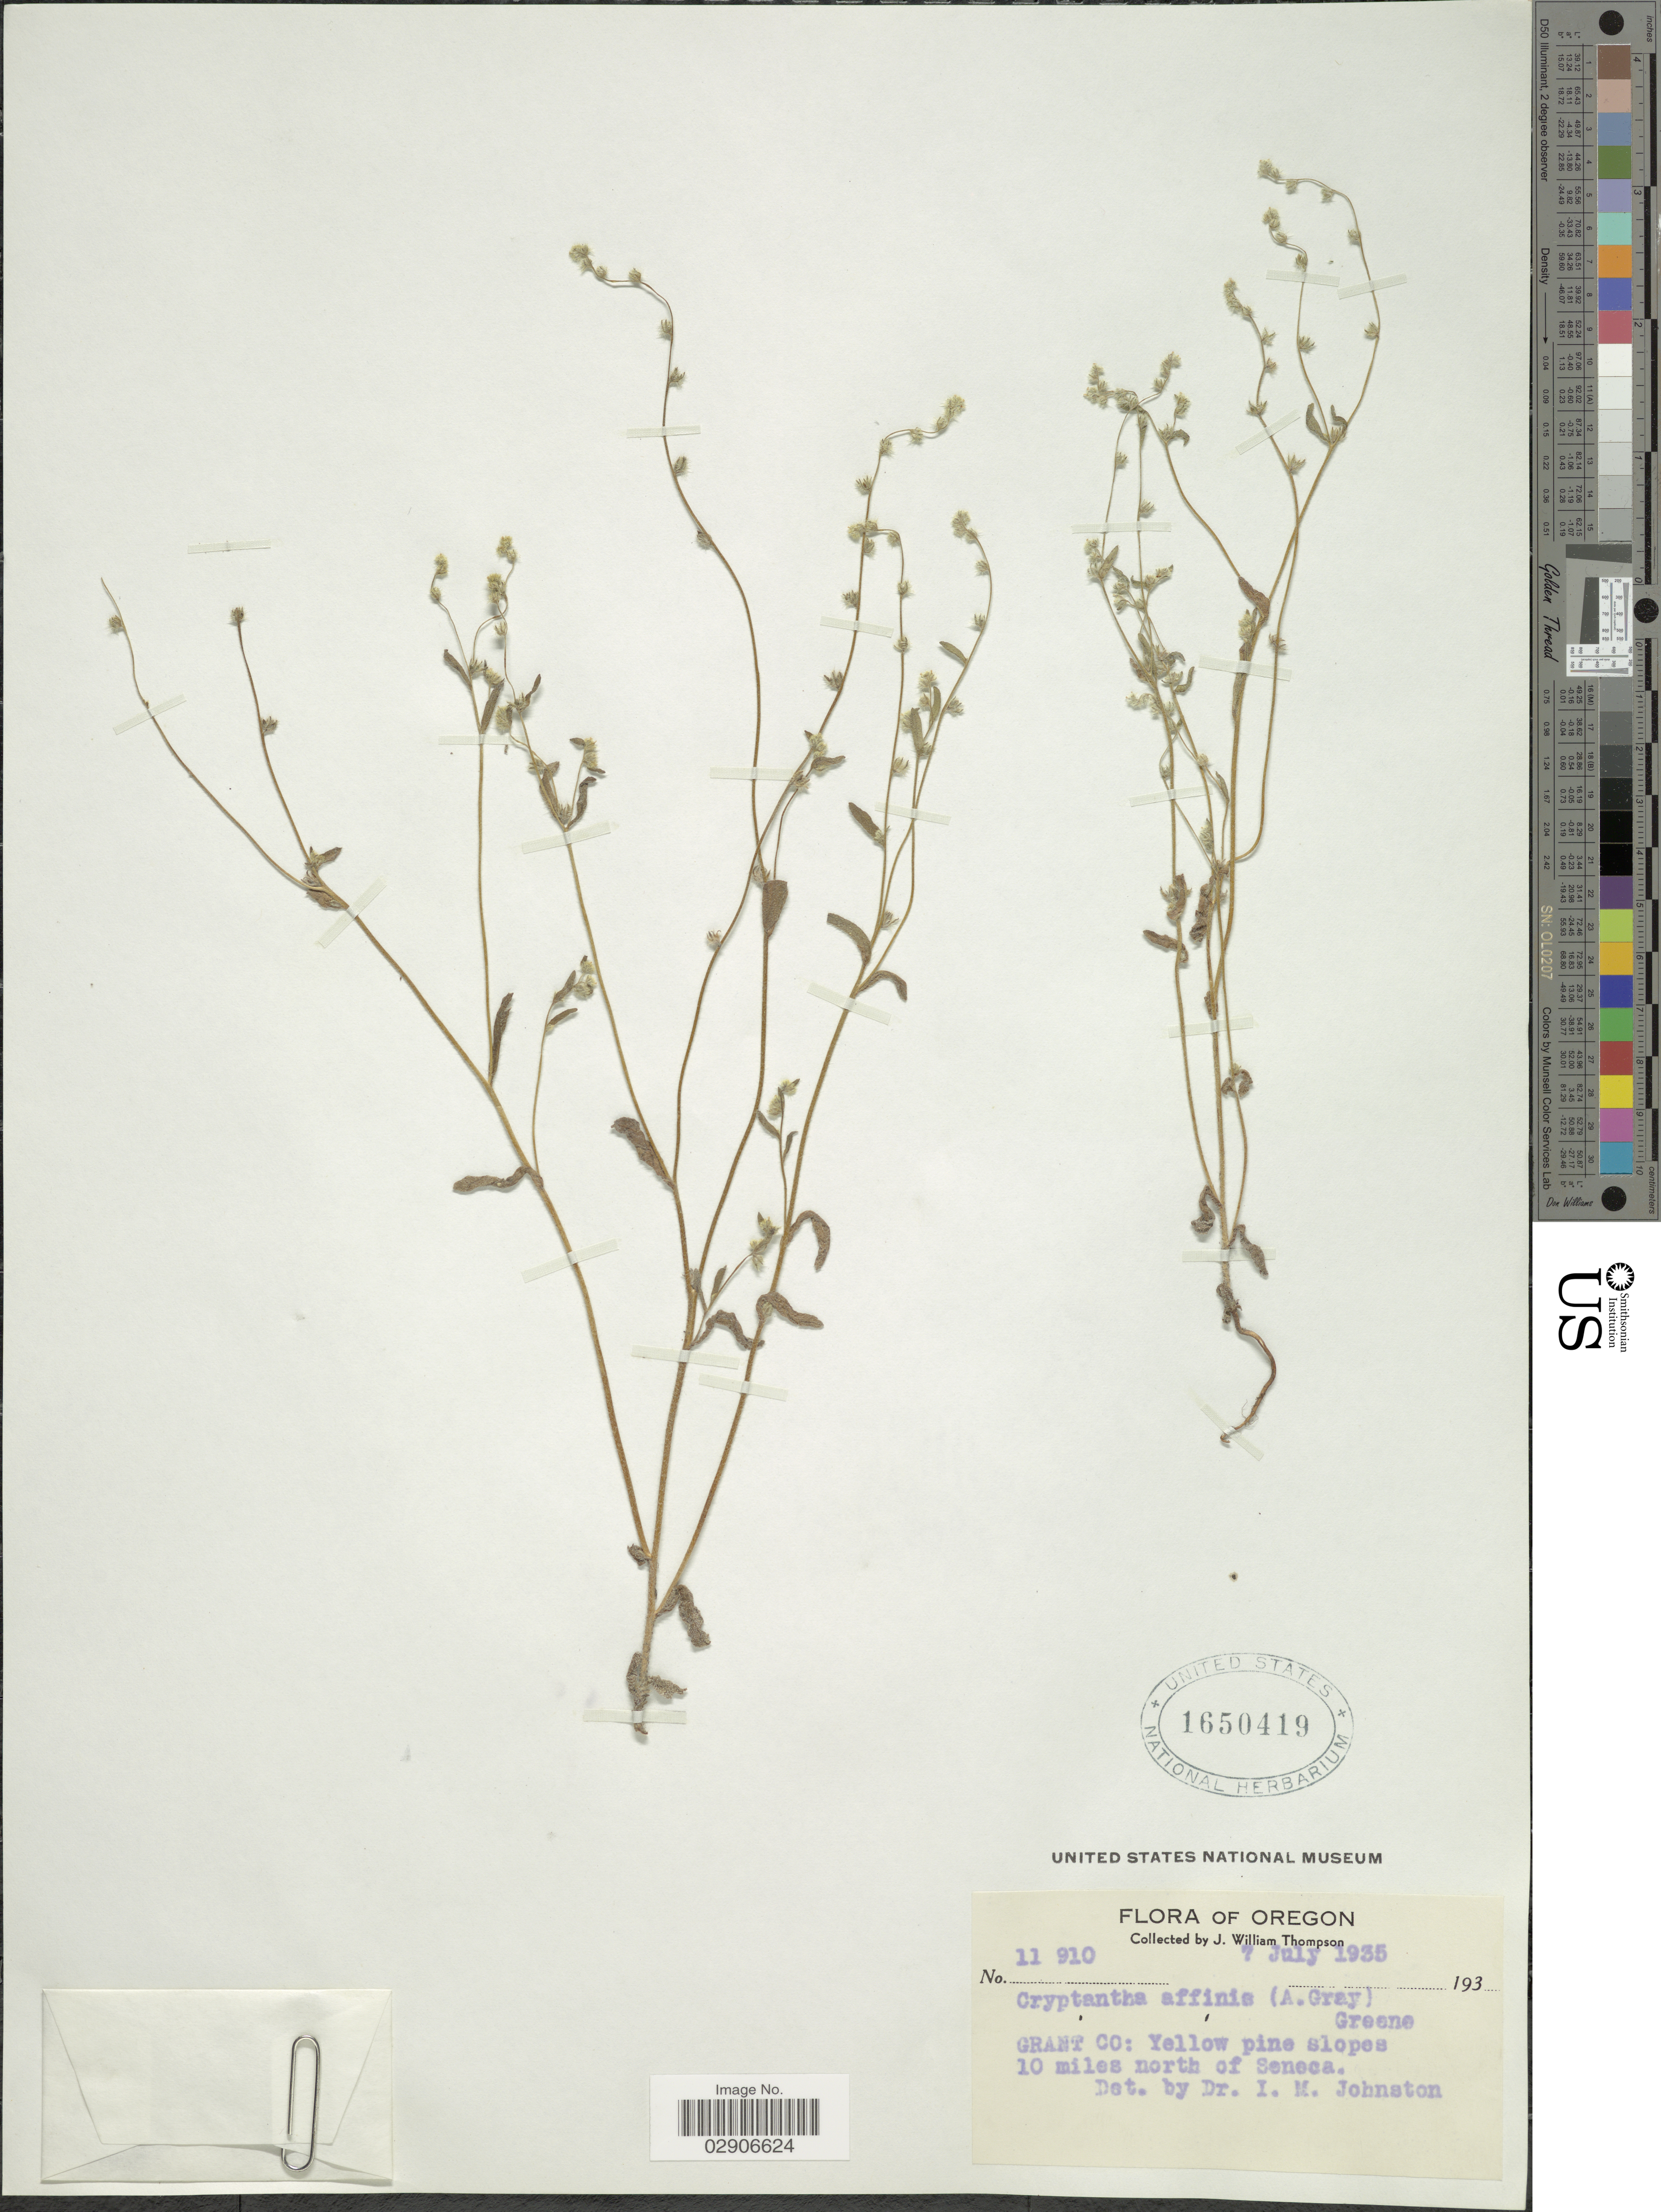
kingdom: Plantae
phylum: Tracheophyta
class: Magnoliopsida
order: Boraginales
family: Boraginaceae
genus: Cryptantha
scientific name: Cryptantha affinis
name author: (A. Gray) Greene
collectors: J. W. Thompson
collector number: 11910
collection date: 1935-07-07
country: United States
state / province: Oregon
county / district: Grant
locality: Grant Co: Yellow pine slopes 10 miles north of Seneca. Oregon.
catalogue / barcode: US 1650419